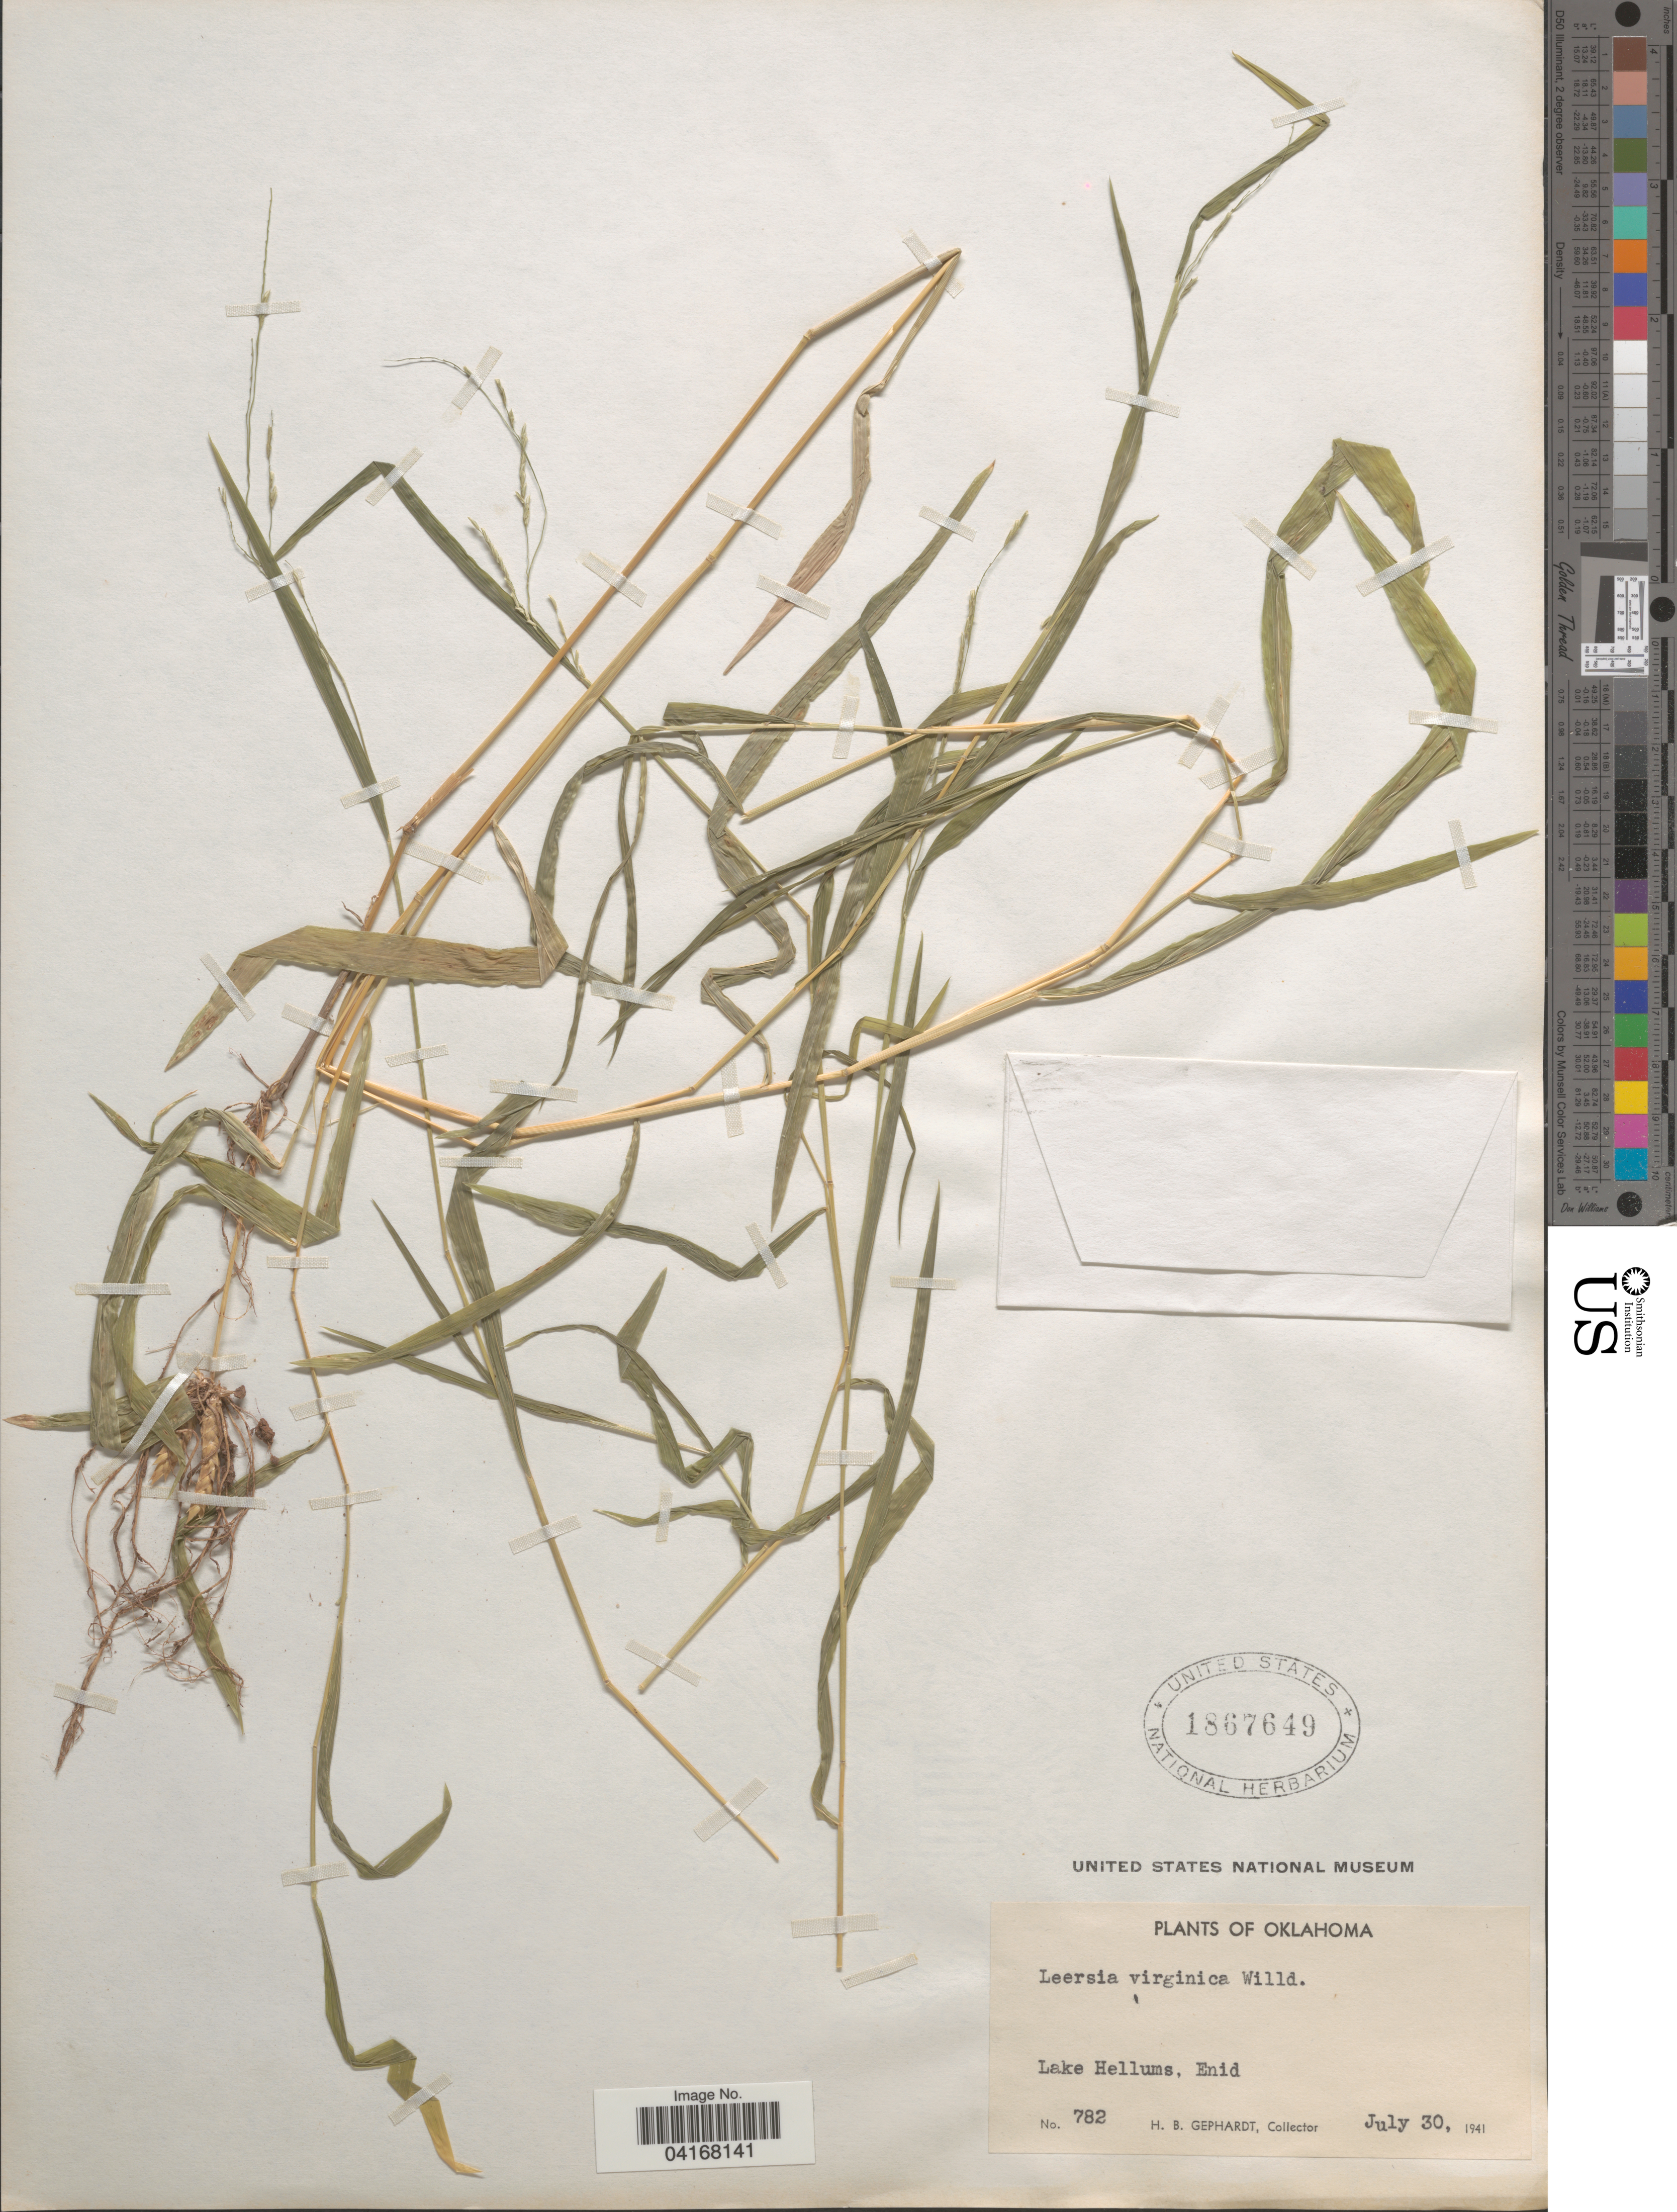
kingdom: Plantae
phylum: Tracheophyta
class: Liliopsida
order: Poales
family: Poaceae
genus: Leersia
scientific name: Leersia virginica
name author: Willd.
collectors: H. Gephardt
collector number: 782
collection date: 1941-07-30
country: United States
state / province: Oklahoma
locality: Lake Hellums, Enid.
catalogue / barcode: US 1867649